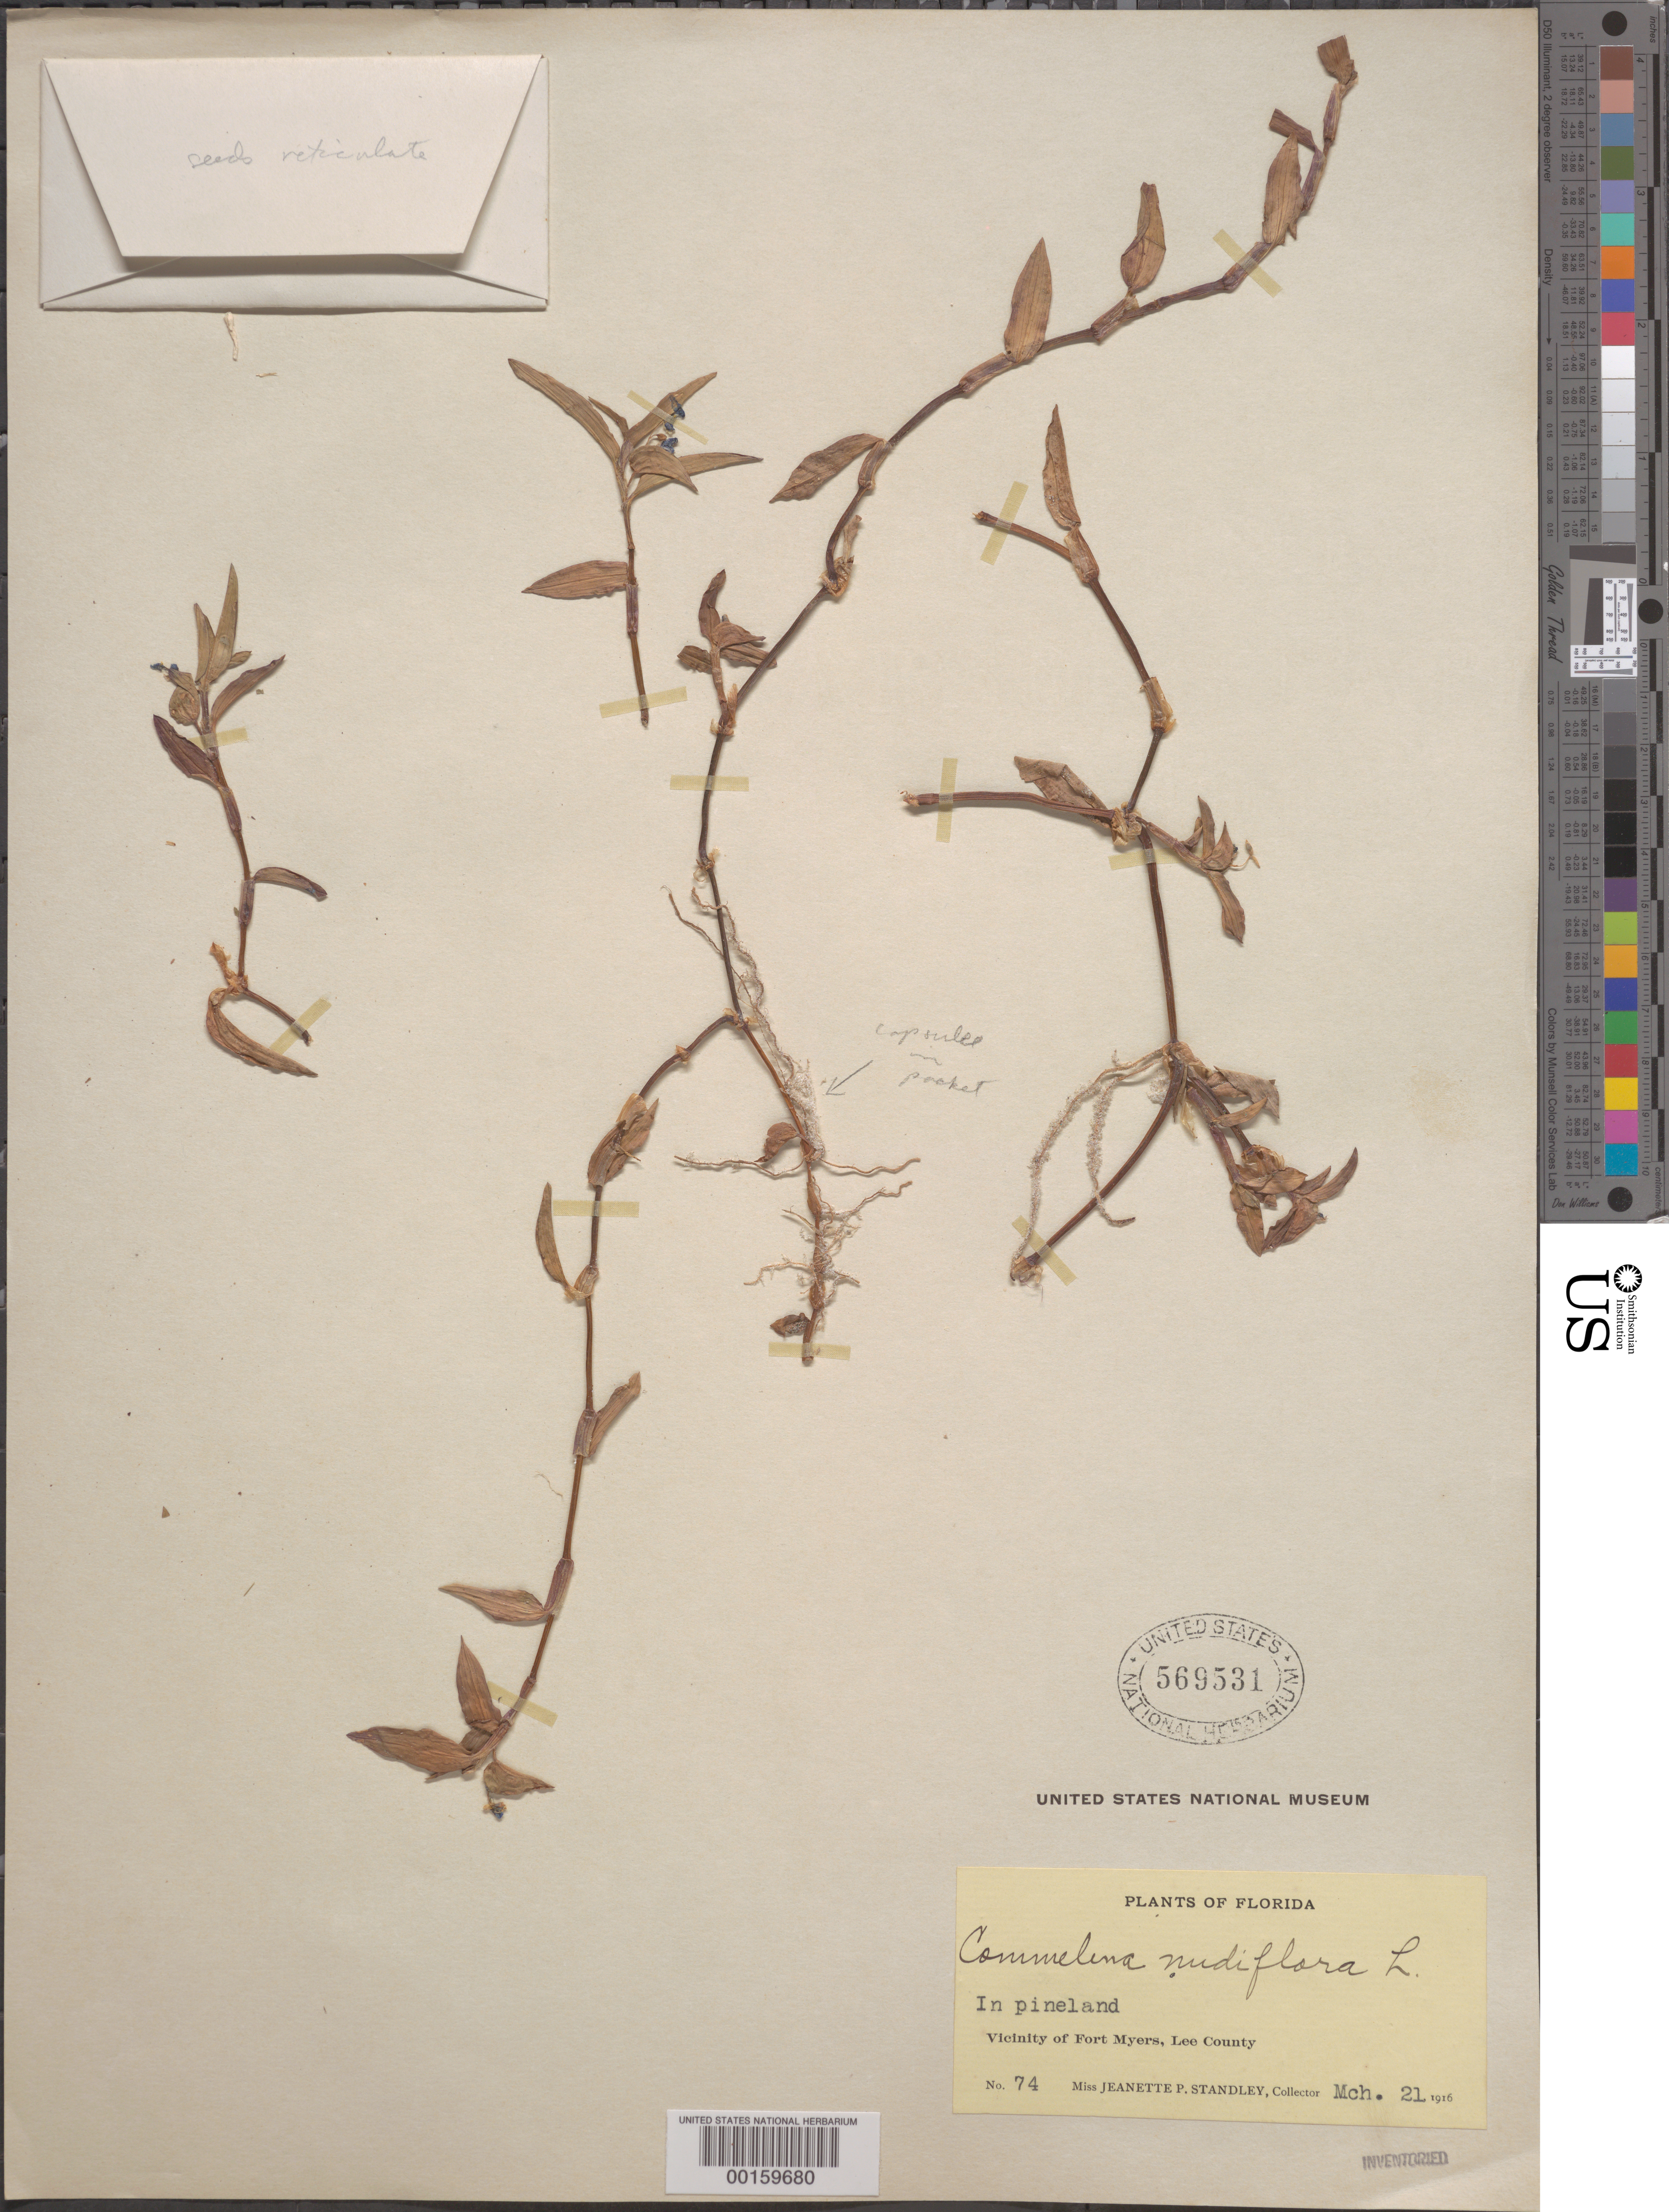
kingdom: Plantae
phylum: Tracheophyta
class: Liliopsida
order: Commelinales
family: Commelinaceae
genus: Commelina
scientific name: Commelina diffusa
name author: Burm. f.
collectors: J. P. Standley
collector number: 74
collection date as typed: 21 Mar 1916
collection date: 1916-03-21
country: United States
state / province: Florida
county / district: Lee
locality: Fort Myers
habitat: In pine land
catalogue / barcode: US 569531